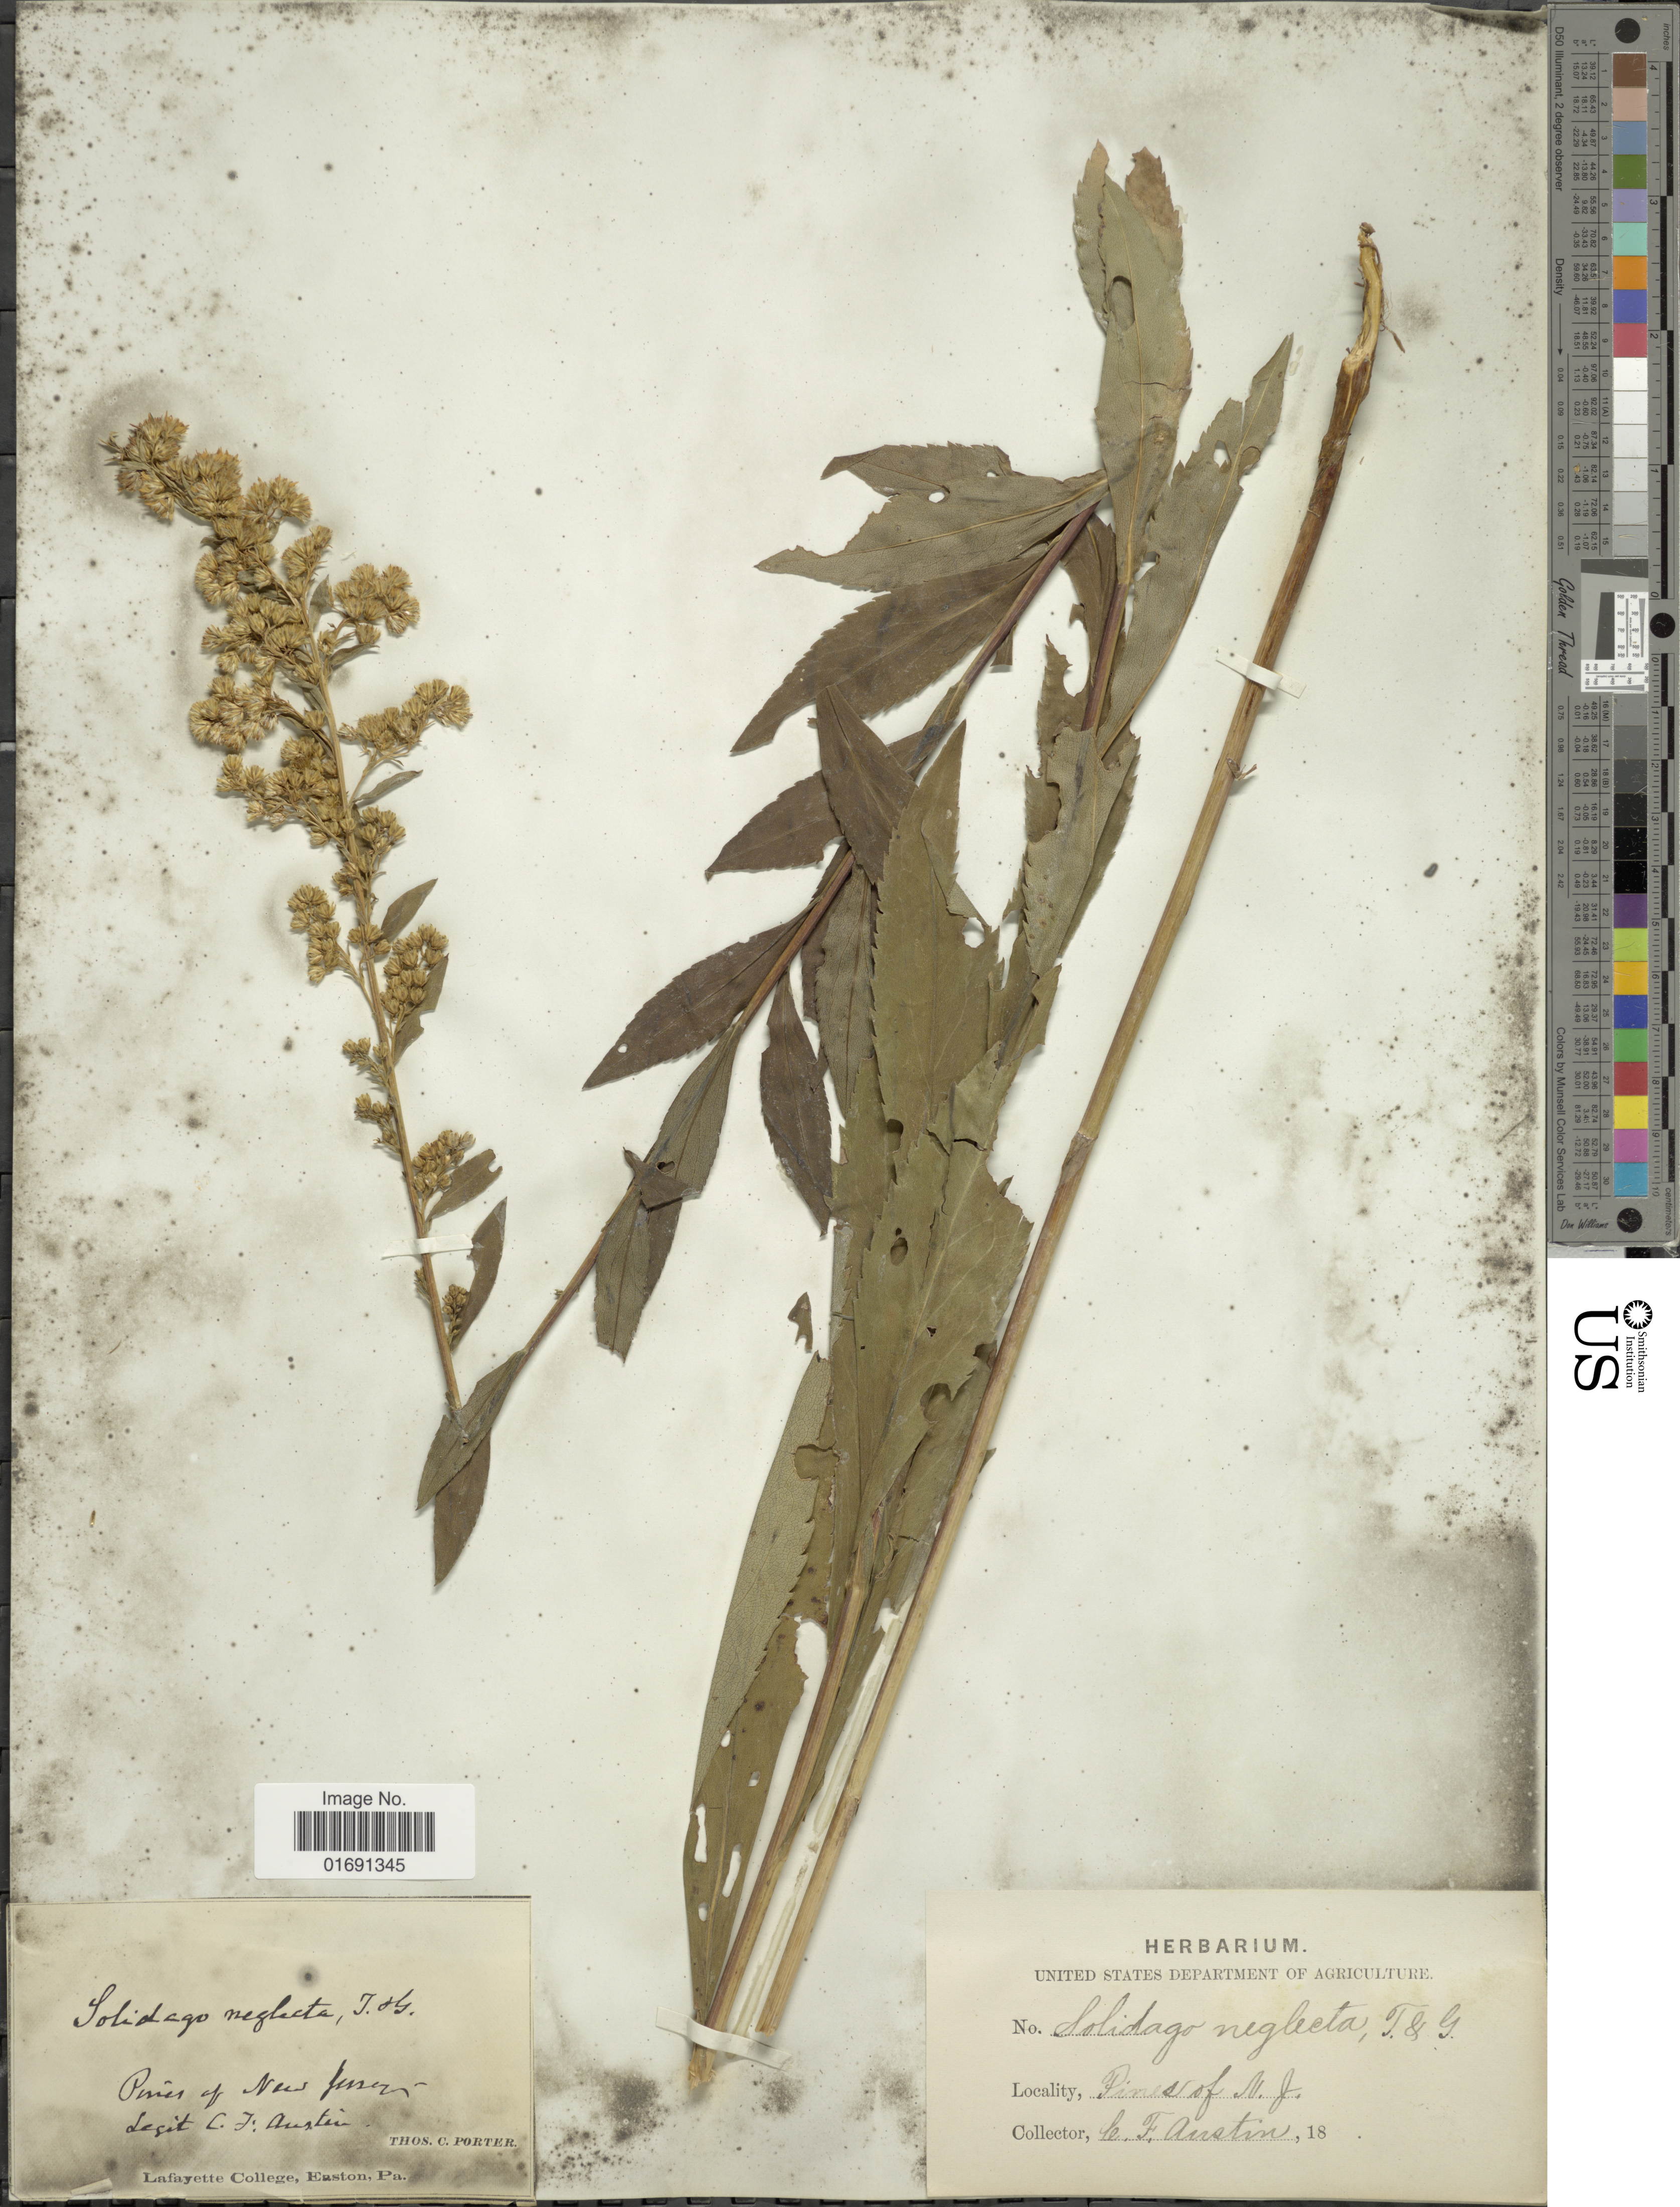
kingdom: Plantae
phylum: Tracheophyta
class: Magnoliopsida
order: Asterales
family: Asteraceae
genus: Solidago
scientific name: Solidago uniligulata var. neglecta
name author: Fernald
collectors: C. F. Austin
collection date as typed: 18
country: United States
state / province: New Jersey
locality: Pines of New Jersey